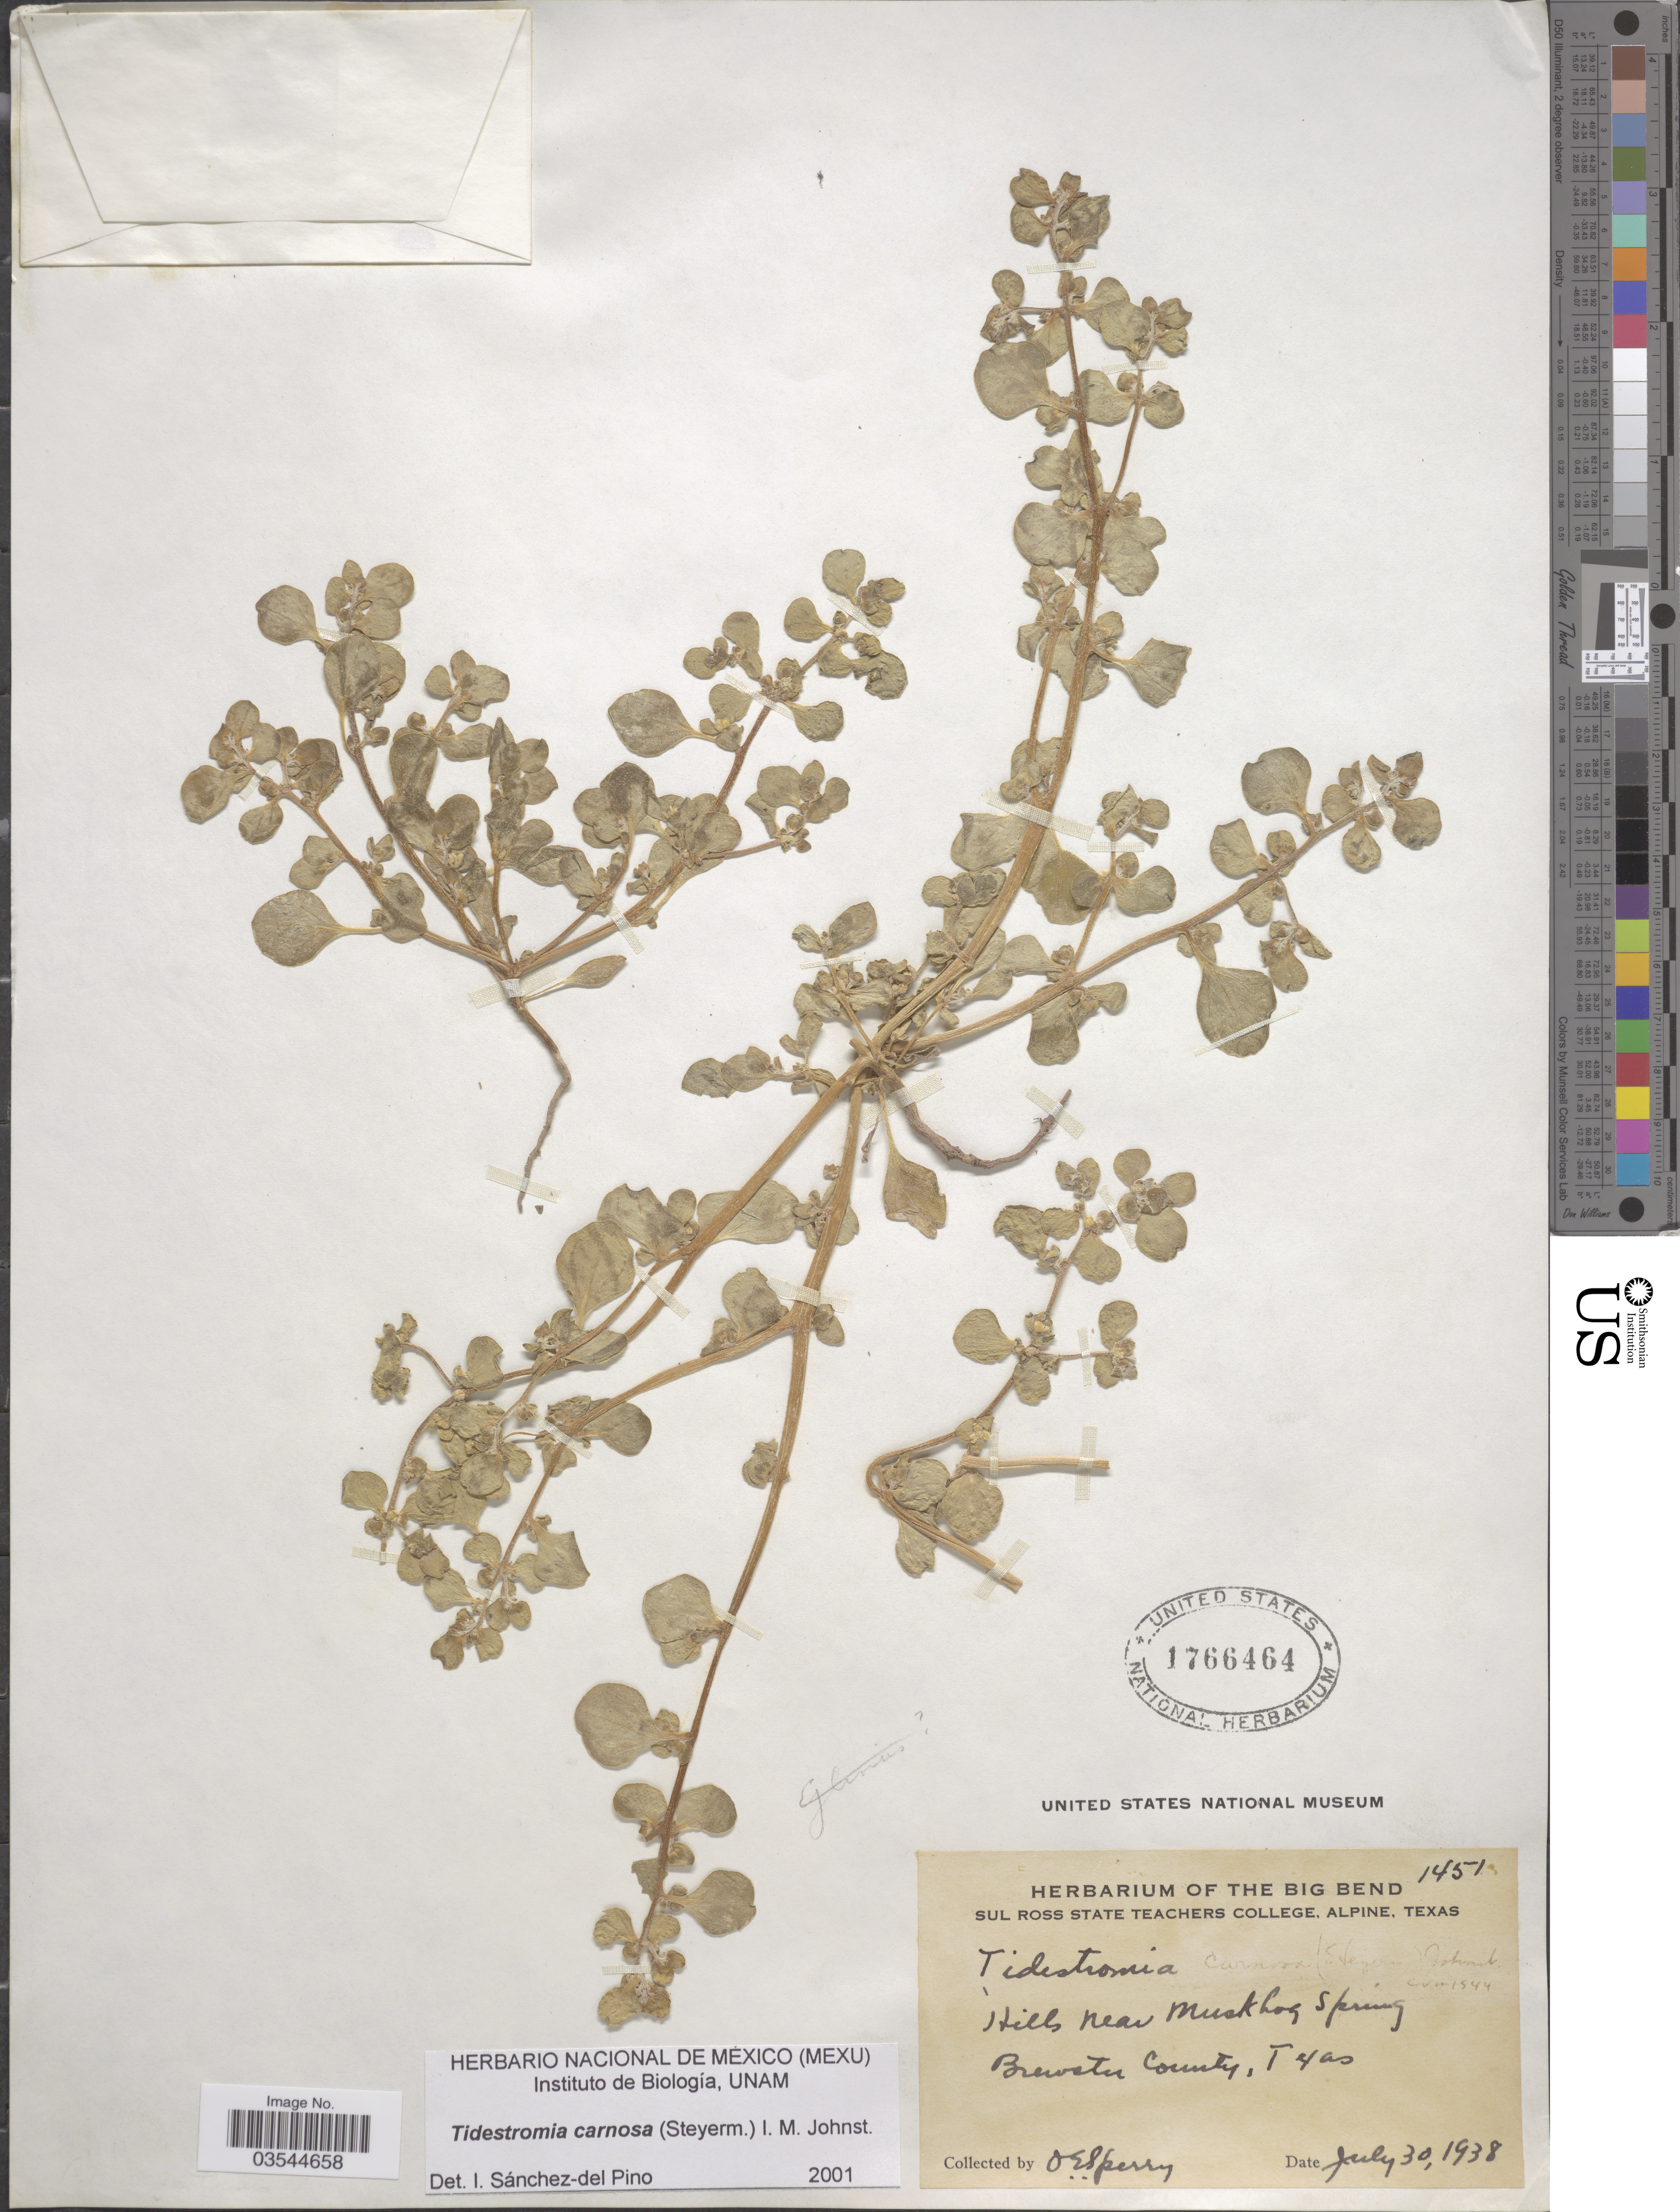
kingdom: Plantae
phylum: Tracheophyta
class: Magnoliopsida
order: Caryophyllales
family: Amaranthaceae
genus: Tidestromia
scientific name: Tidestromia carnosa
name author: (Steyerm.) I.M. Johnst.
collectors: O. E. Sperry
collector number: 1451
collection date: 1938-07-30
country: United States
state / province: Texas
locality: Hills near Musk bog spring, Brewster County.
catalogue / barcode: US 1766464